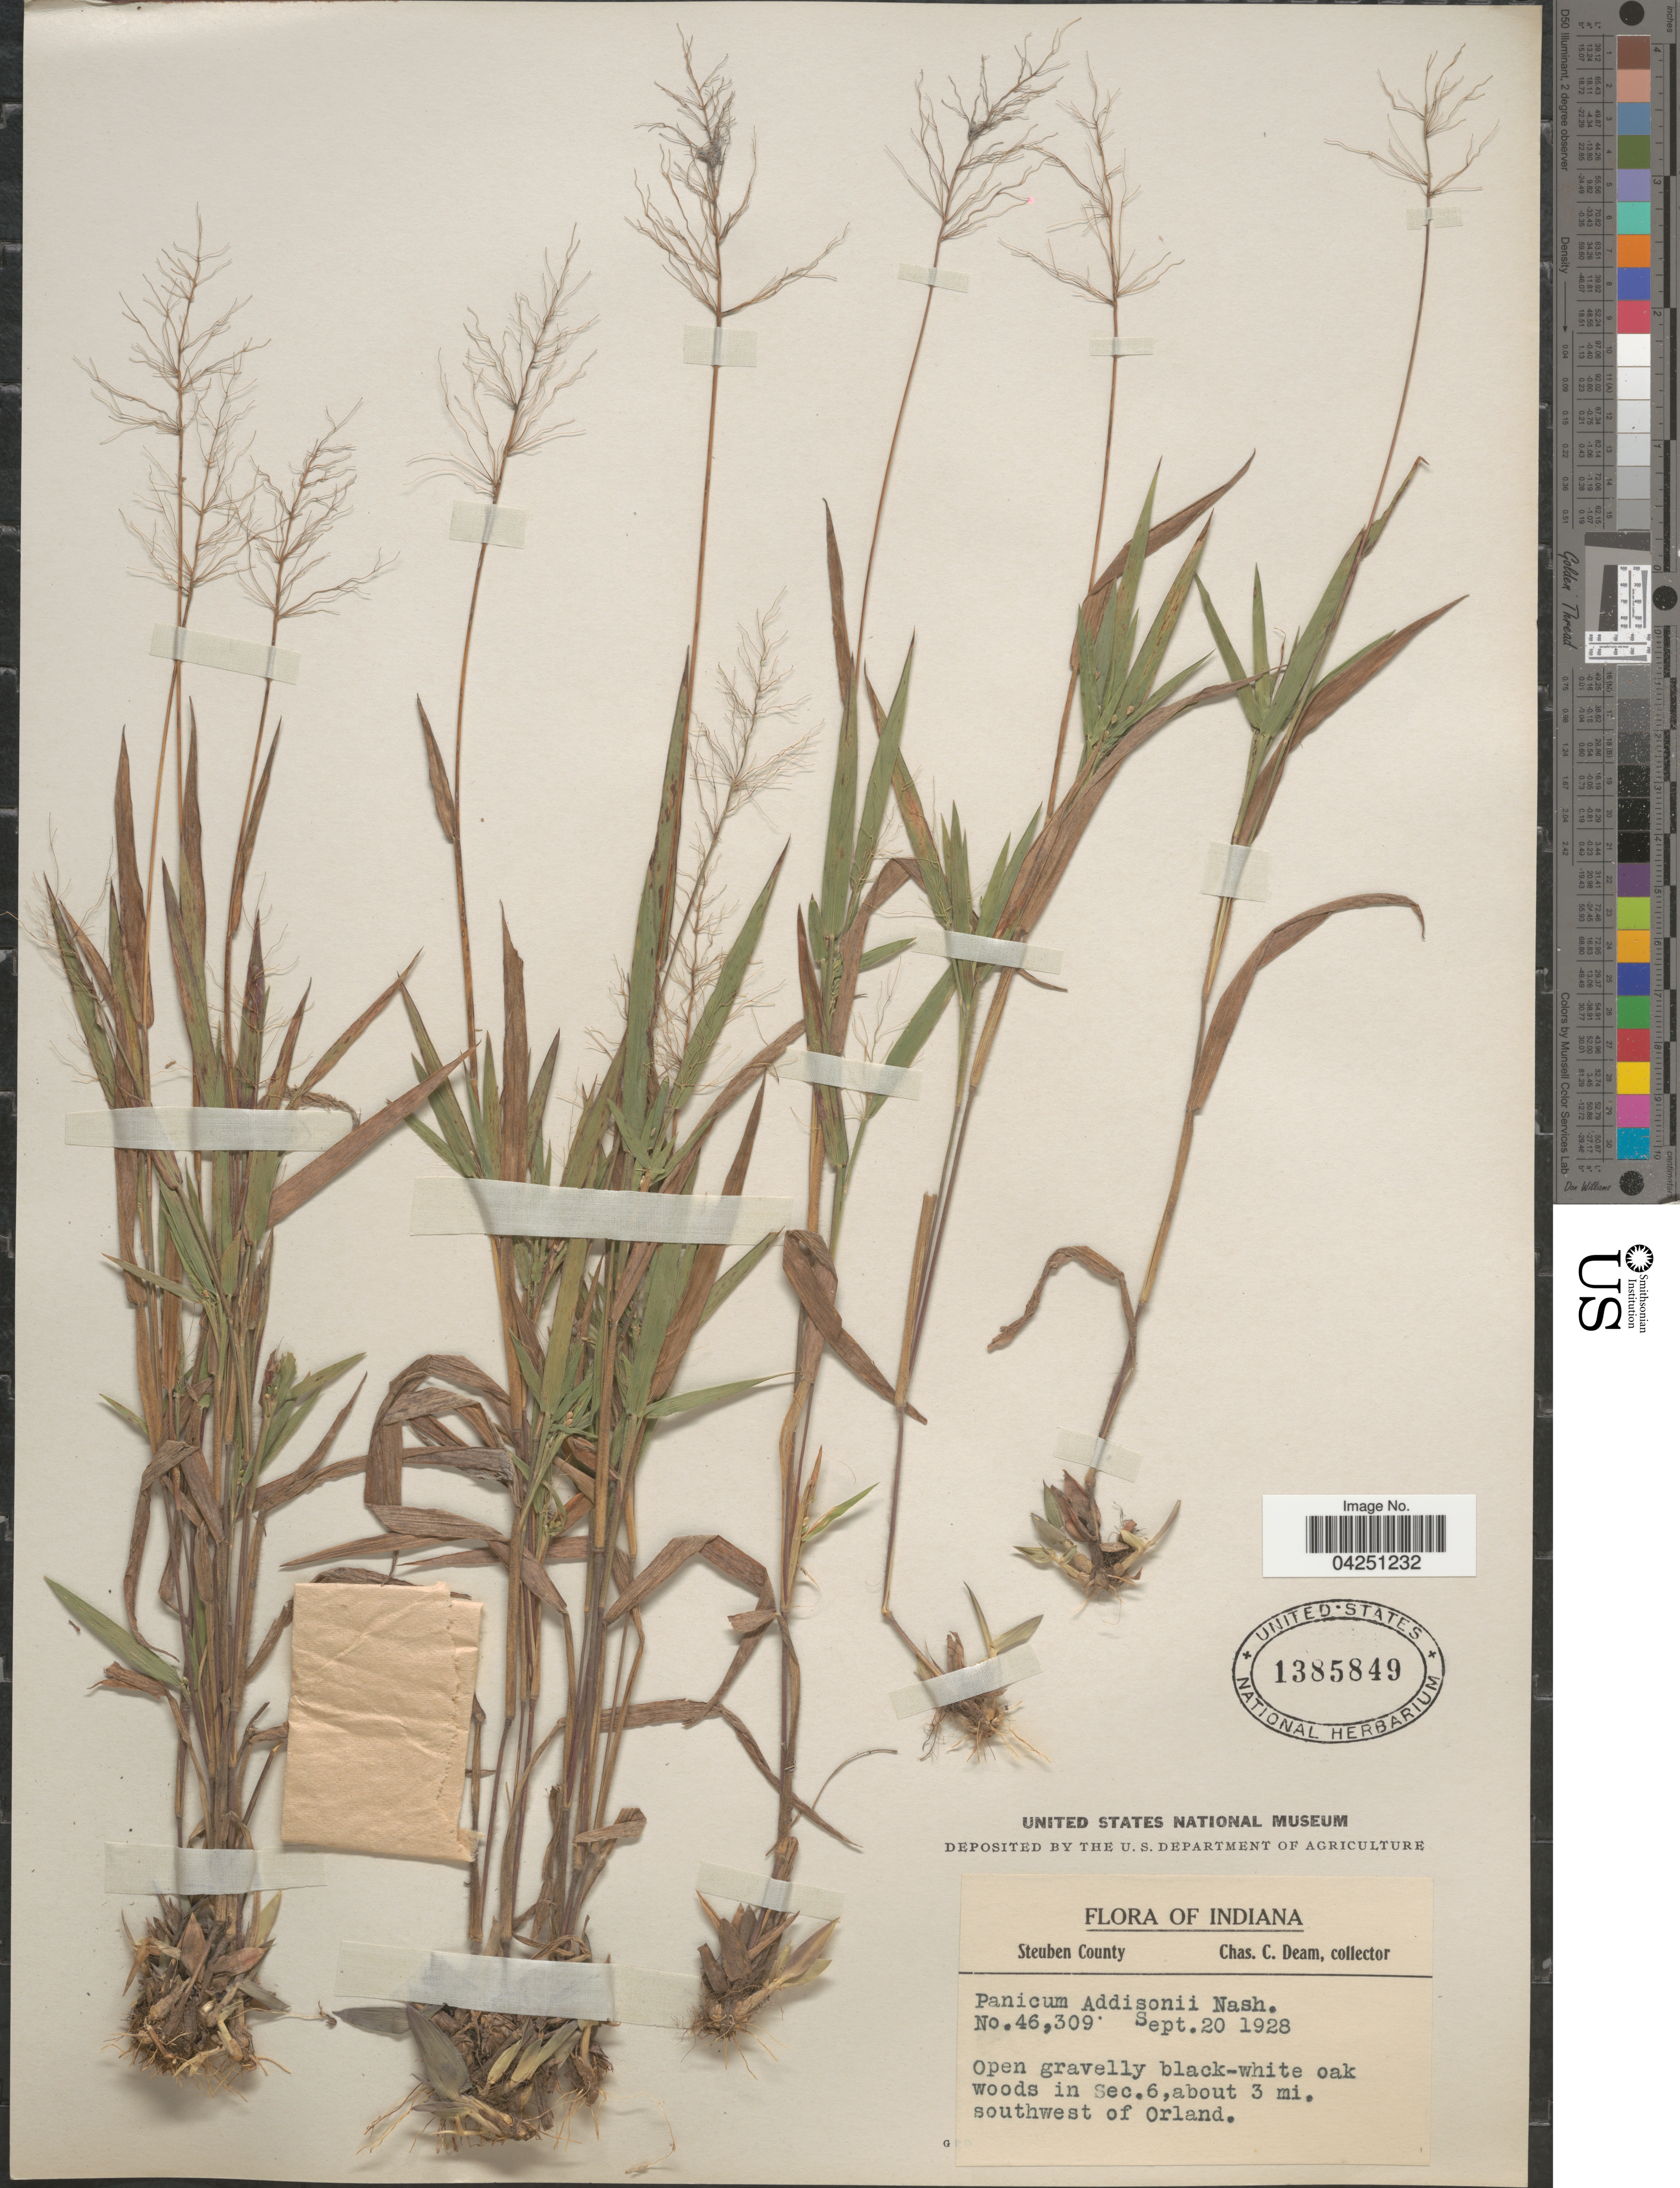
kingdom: Plantae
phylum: Tracheophyta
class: Liliopsida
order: Poales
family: Poaceae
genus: Dichanthelium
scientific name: Dichanthelium acuminatum var. acuminatum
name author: (Sw.) Gould & C.A. Clark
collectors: C. C. Deam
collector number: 46309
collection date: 1928-09-20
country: United States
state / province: Indiana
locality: Steuben County. Open gravelly black-white oak woods in Sec.6, about 3 mi. southwest of Orland.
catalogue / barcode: US 1385849